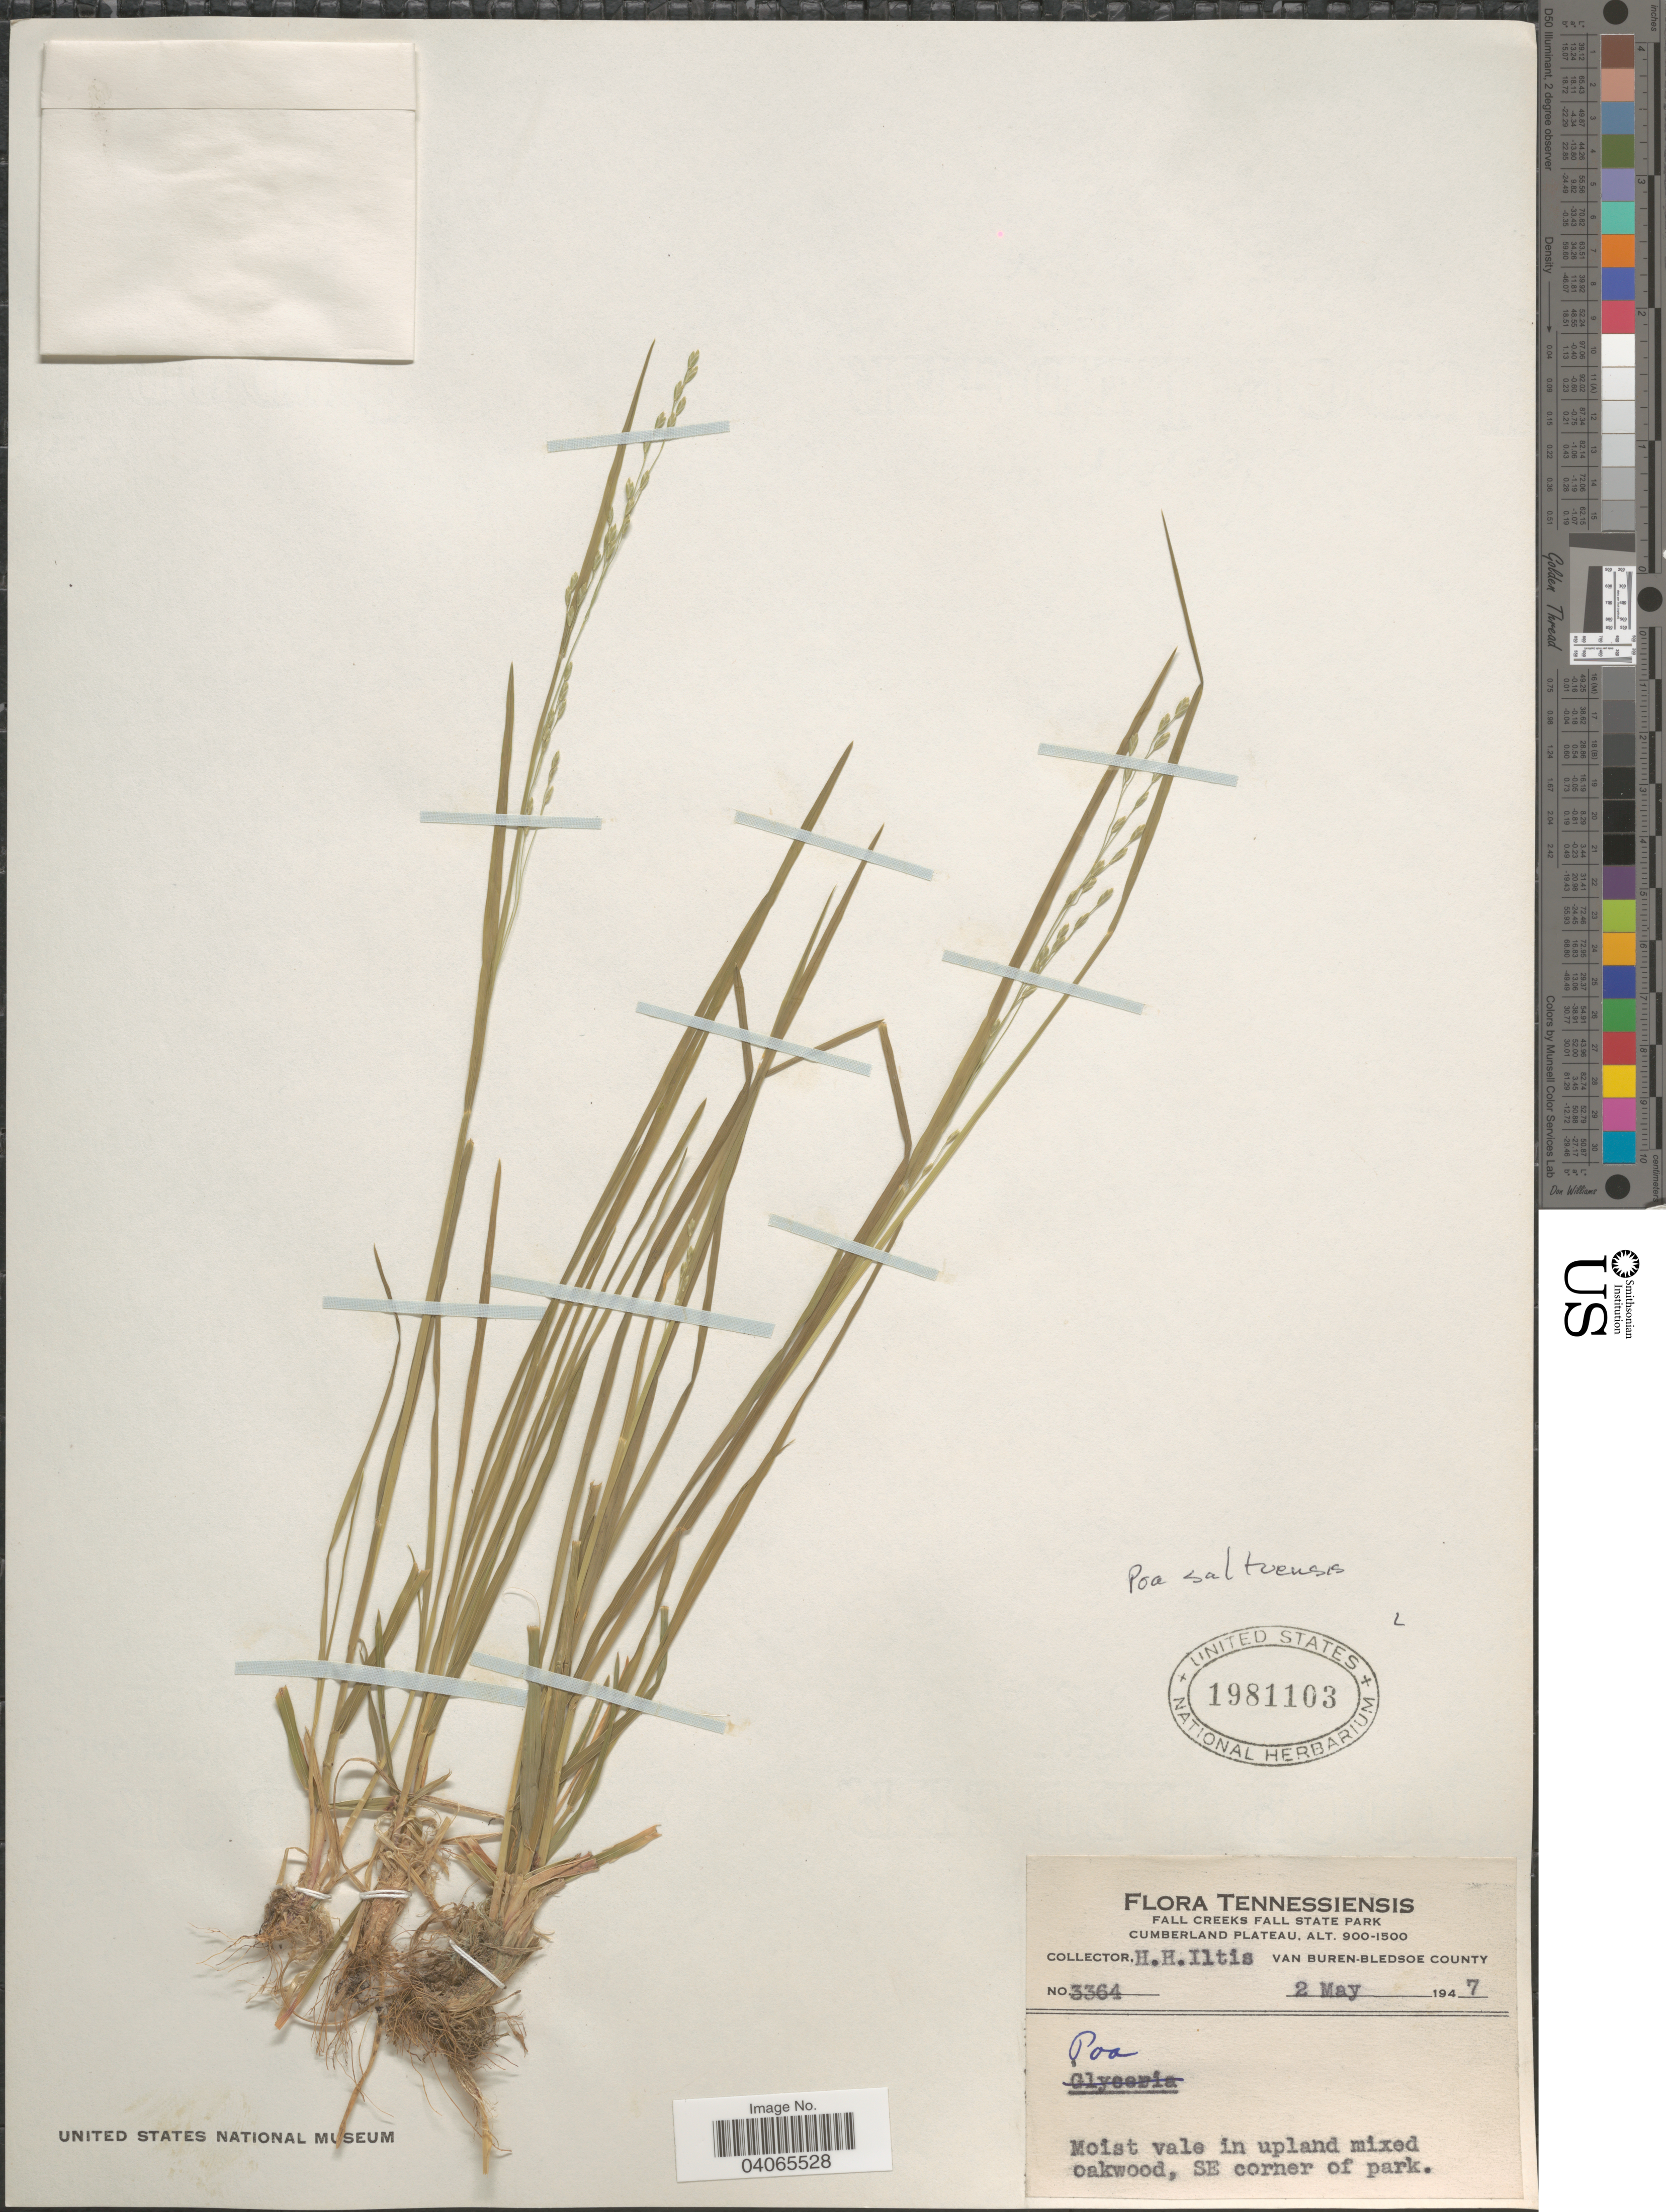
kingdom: Plantae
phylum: Tracheophyta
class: Liliopsida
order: Poales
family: Poaceae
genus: Poa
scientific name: Poa saltuensis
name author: Fernald & Wiegand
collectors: H. H. Iltis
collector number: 3364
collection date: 1947-05-02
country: United States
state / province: Tennessee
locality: Fall Creeks Fall State Park. Cumberland Plateau. Van Buren-Bledsoe County. Moist vale in upland mixed oakwood, SE corner of park.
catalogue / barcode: US 1981103